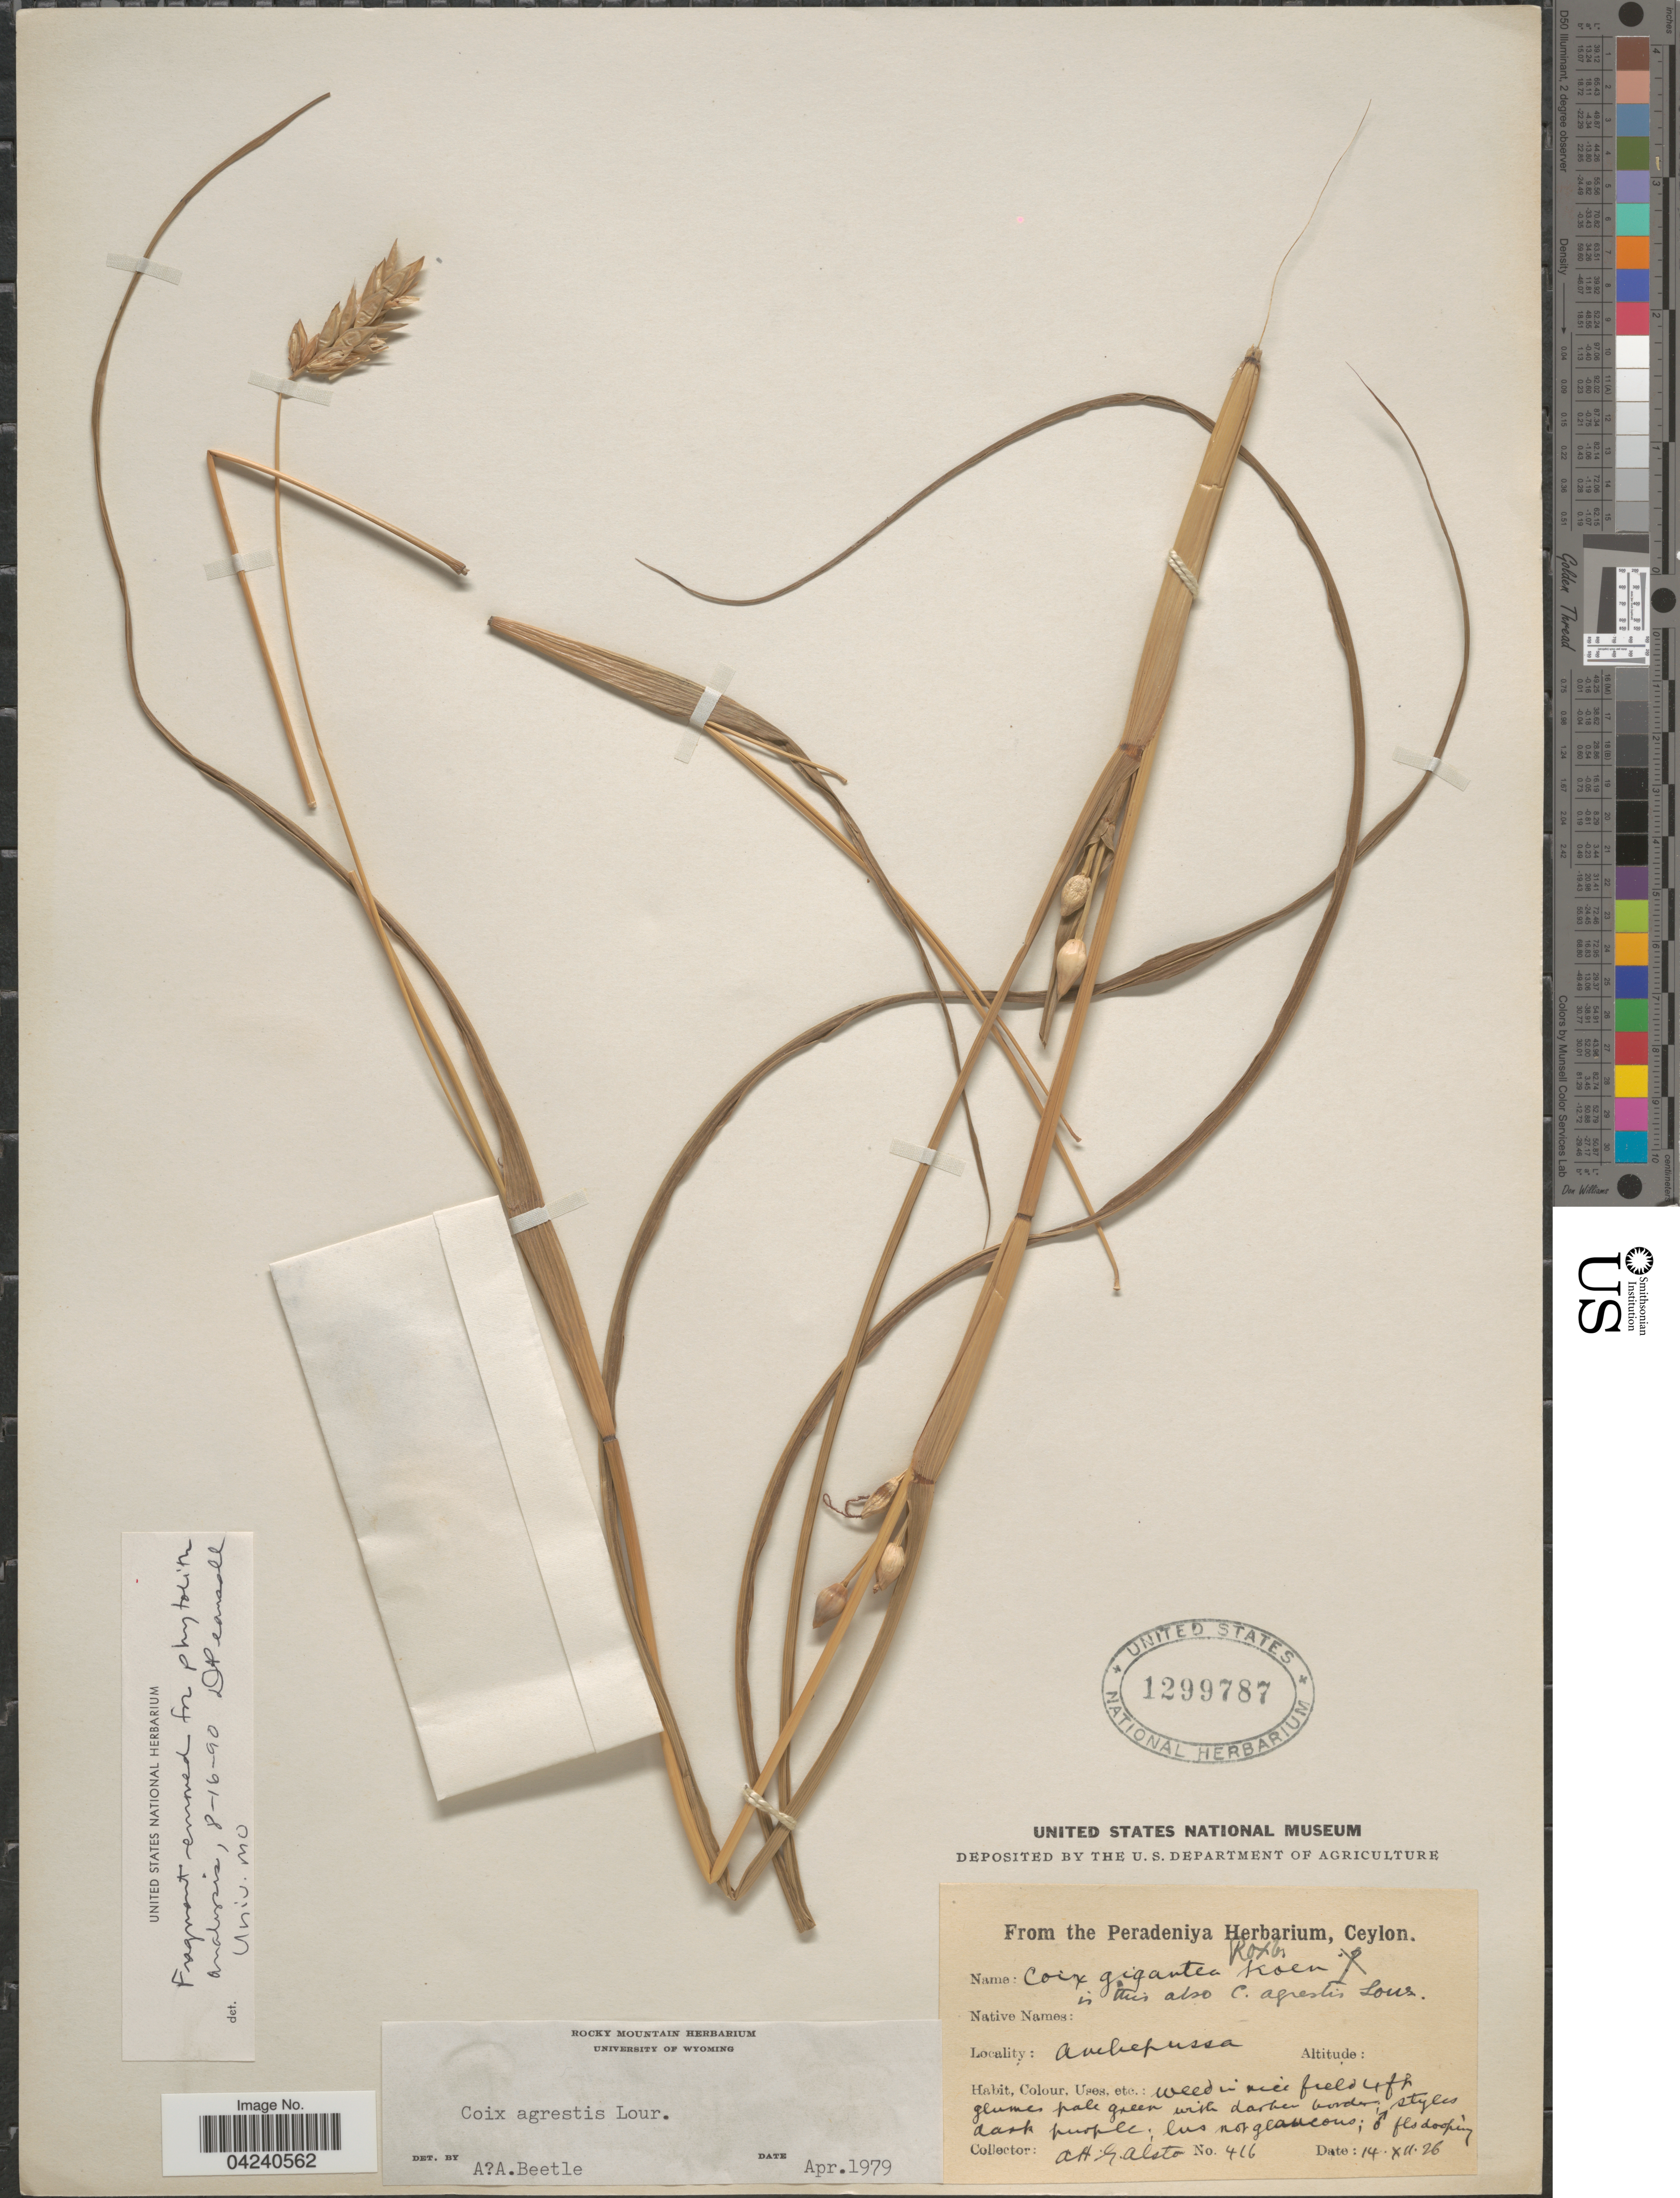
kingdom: Plantae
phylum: Tracheophyta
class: Liliopsida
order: Poales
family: Poaceae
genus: Coix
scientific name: Coix lacryma-jobi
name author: L.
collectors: A. H. Alston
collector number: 416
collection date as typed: Transcribed d/m/y: 14/12/26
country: Sri Lanka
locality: Ceylon. Ambepussa.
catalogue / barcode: US 1299787